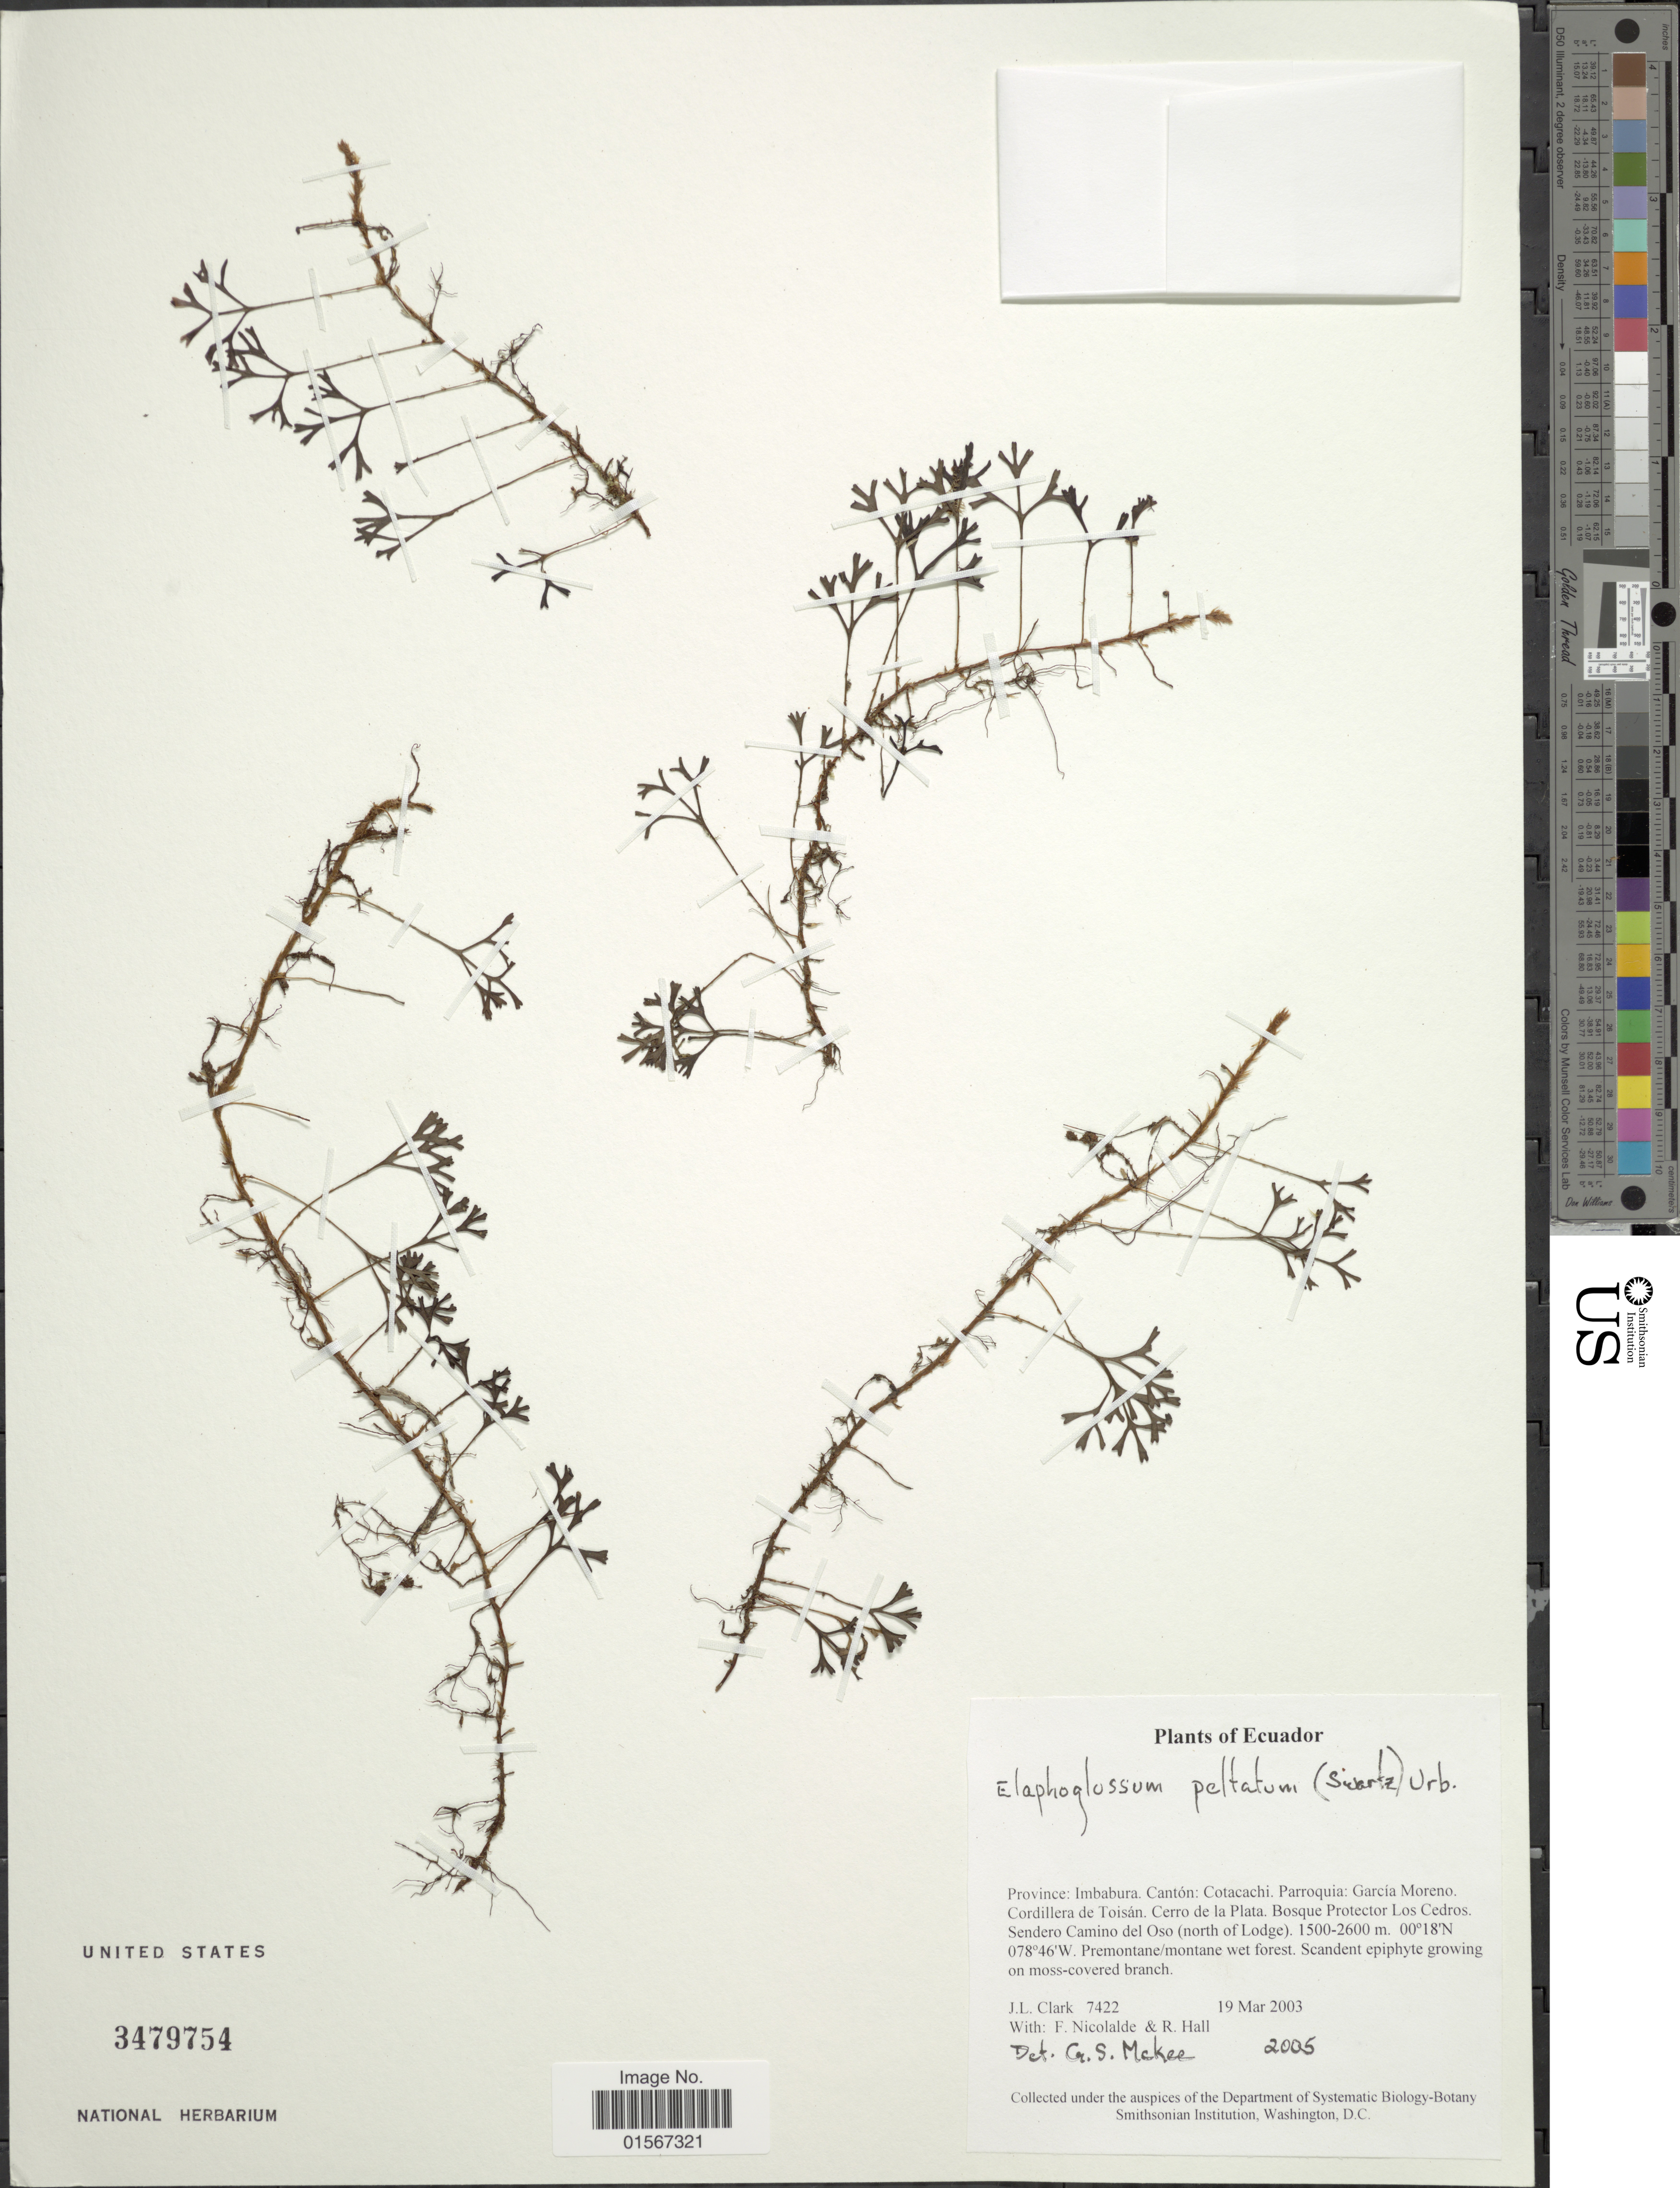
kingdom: Plantae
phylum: Tracheophyta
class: Polypodiopsida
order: Polypodiales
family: Dryopteridaceae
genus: Elaphoglossum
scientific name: Elaphoglossum peltatum f. foeniculaceum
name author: (Hook. & Grev.) Mickel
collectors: J. L. Clark, F. Nicolalde & R. Hall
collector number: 7422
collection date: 2003-03-19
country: Ecuador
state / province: Imbabura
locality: Ecuador, Province: Imbabura. Cantón: Cotacachi, Parroquia: Garcia Moreno. Cordillera de Toisán. Cerro de la Plata. Bosque Protector Los Cedros. Sendero Camino del Oso (north of Lodge).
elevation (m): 1500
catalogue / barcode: US 3479754